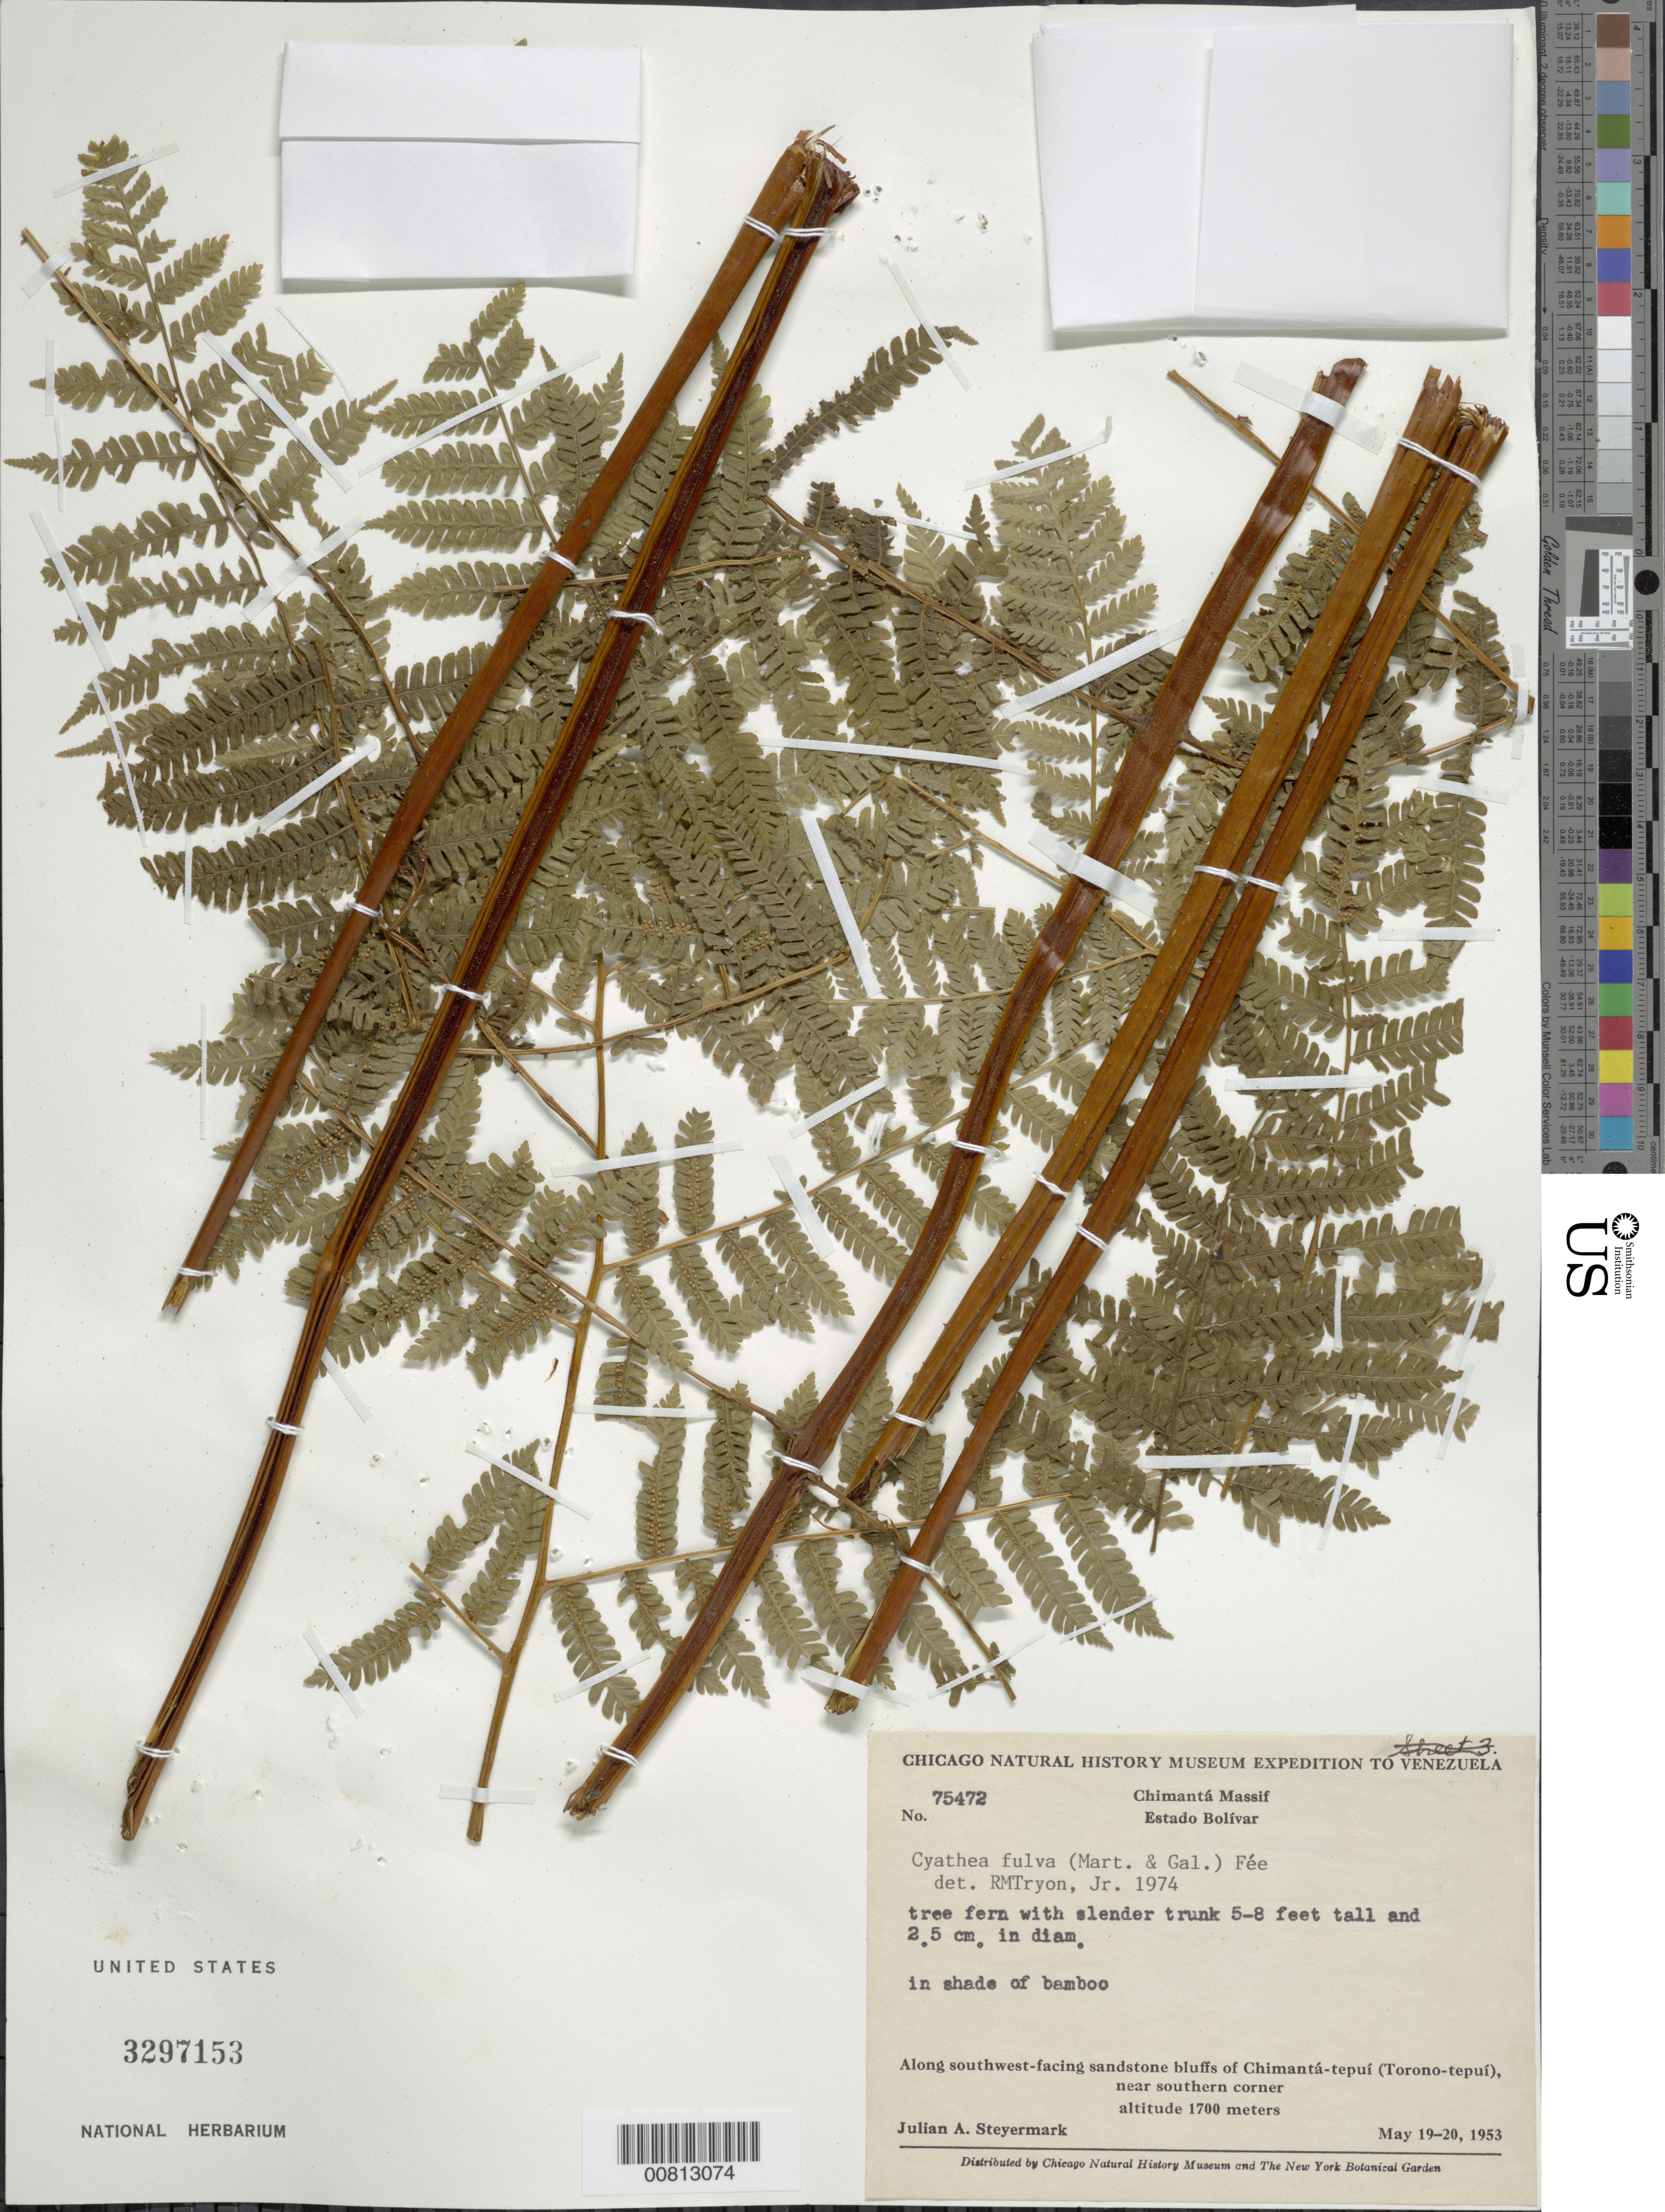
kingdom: Plantae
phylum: Tracheophyta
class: Polypodiopsida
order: Cyatheales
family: Cyatheaceae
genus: Cyathea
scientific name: Cyathea fulva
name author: (M. Martens & Galeotti) Fée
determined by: Tryon, Rolla M., Jr.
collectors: J. Steyermark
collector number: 75472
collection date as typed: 19-May-53 to 20-May-53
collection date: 1953-05-19/1953-05-20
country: Venezuela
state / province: Bolívar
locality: Chimantá Massif, along SW-facing sandstone bluffs of Chimantá-tepuí (Torono-tepuí), near southern corner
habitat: Along SW-facing sandstone bluffs; in shade of bamboo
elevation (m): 1700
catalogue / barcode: US 3297153